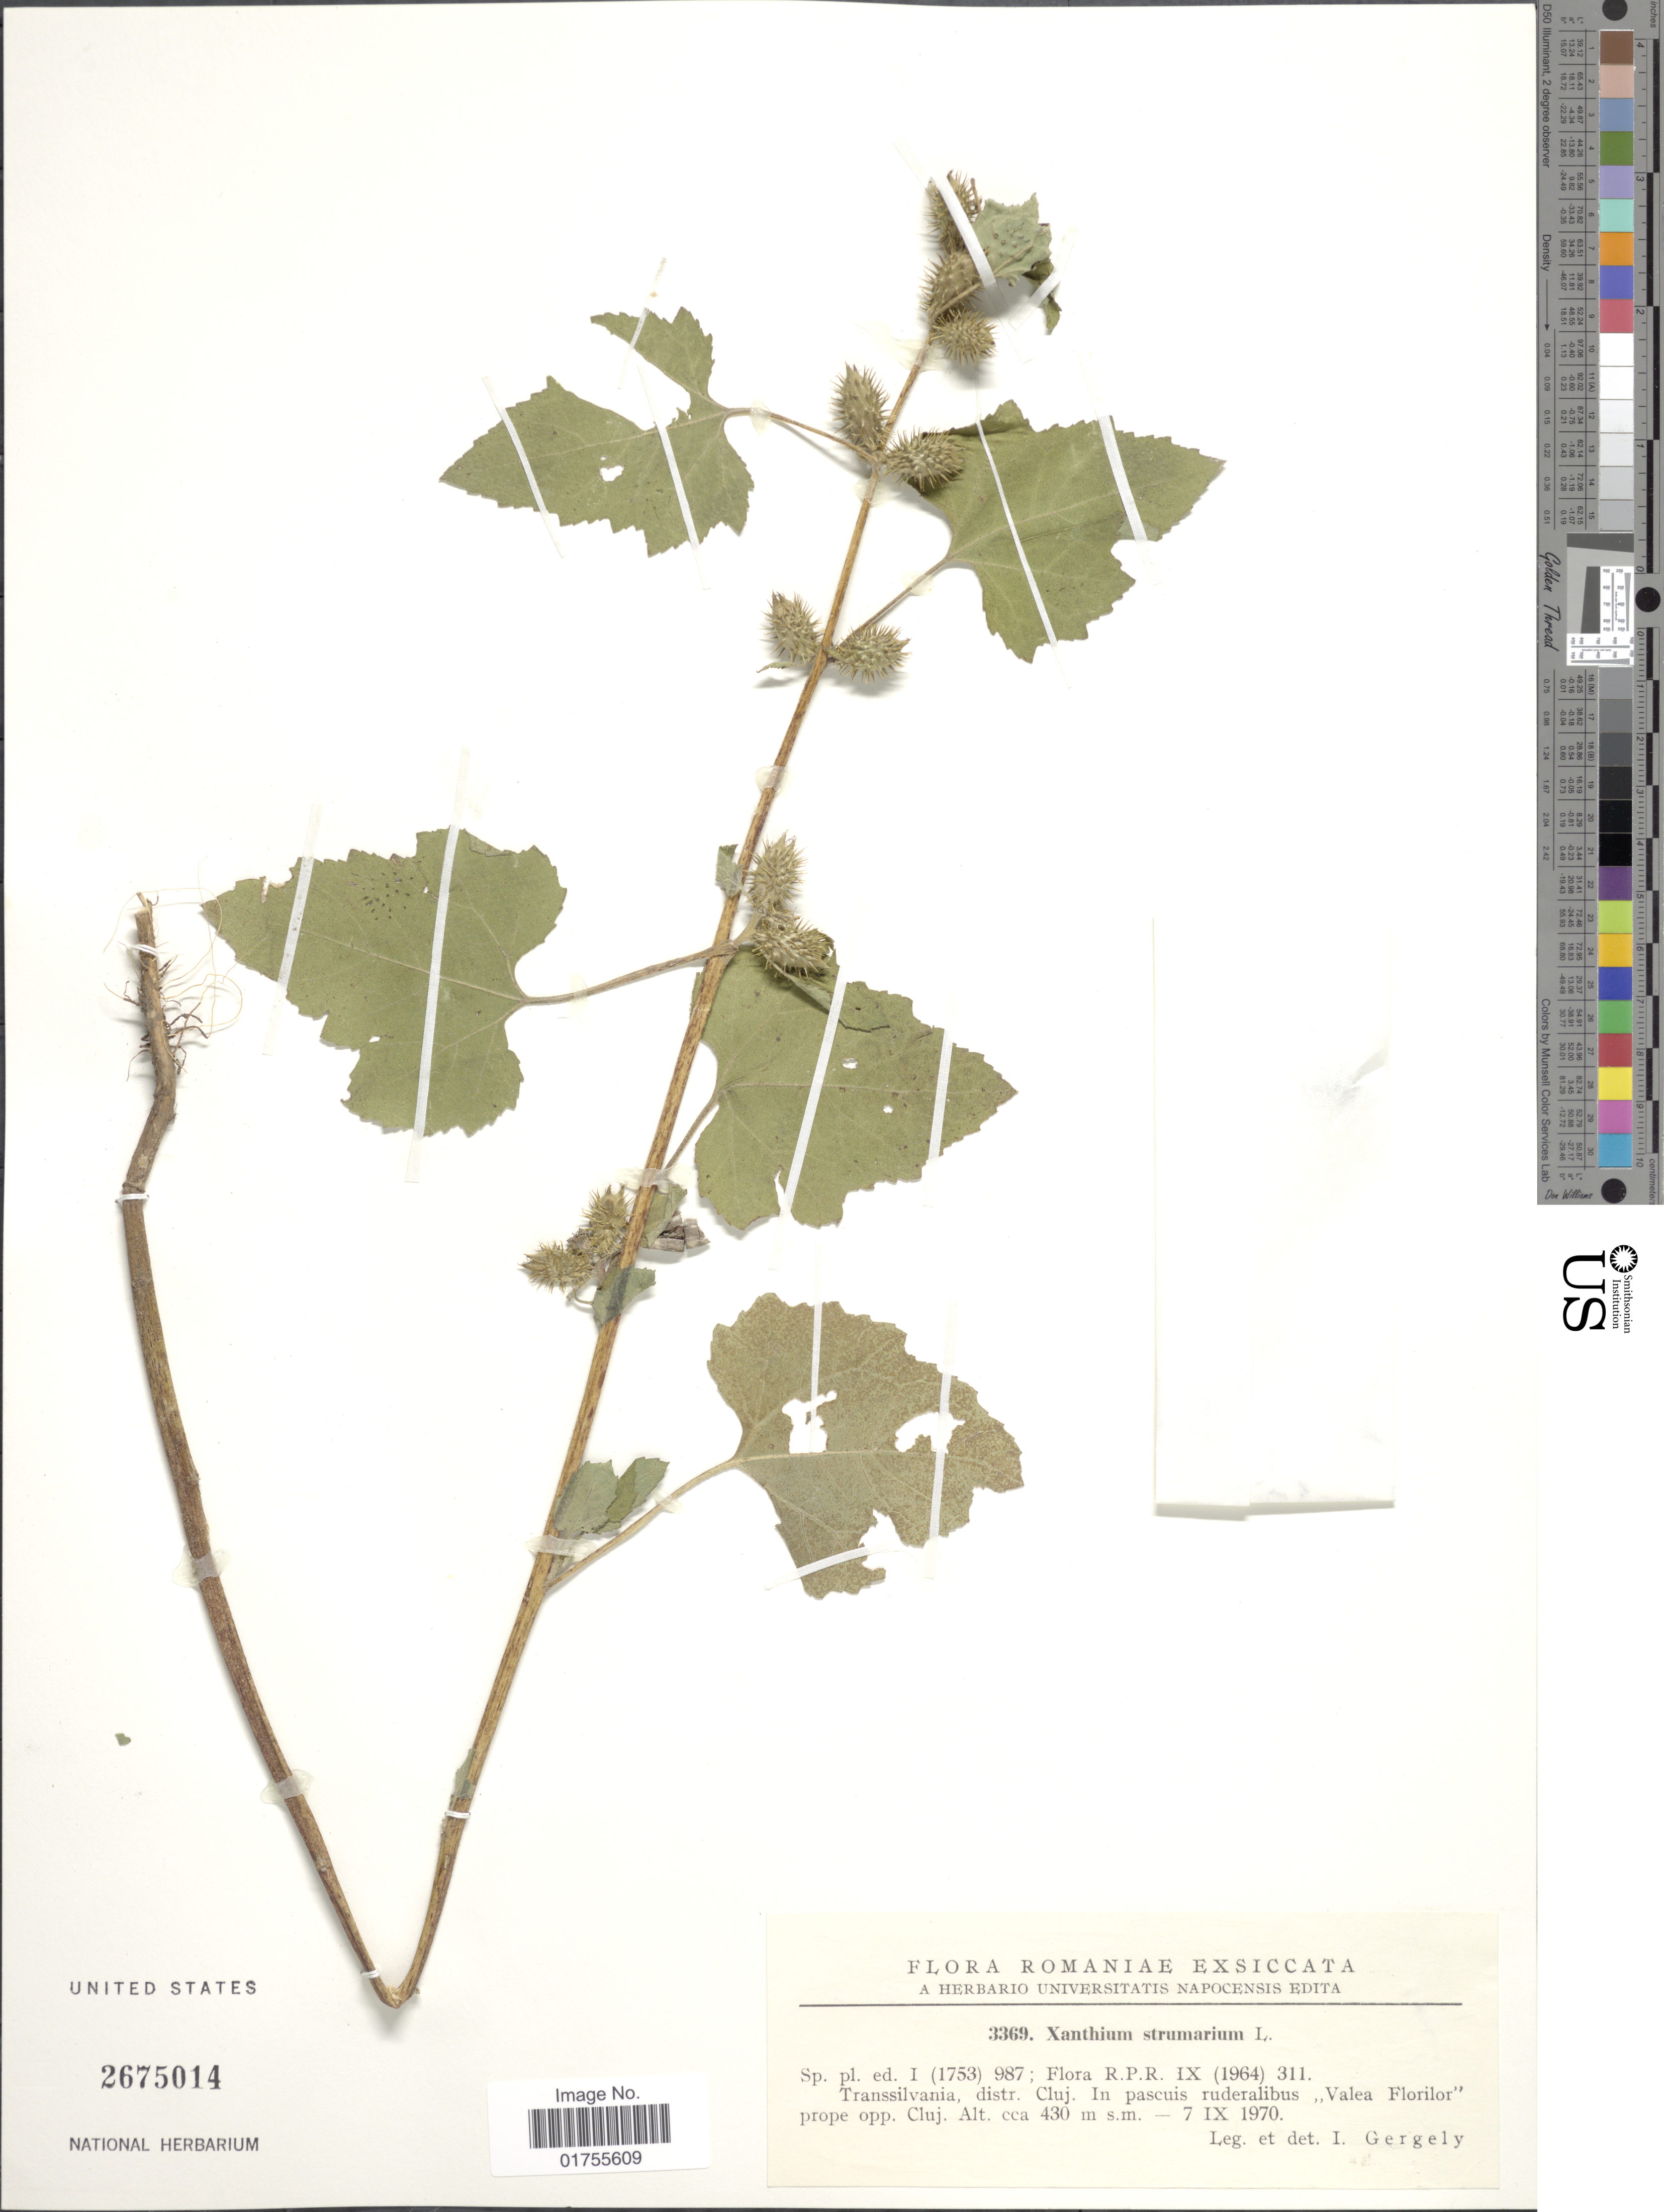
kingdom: Plantae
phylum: Tracheophyta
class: Magnoliopsida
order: Asterales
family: Asteraceae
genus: Xanthium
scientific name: Xanthium strumarium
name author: L.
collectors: I. Gergely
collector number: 3369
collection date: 1970-09-07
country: Romania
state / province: Cluj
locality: Transsilvania, distr. Cluj, in pascuis ruderalibus Valea Florilor, prope opp. Cluj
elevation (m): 430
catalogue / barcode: US 2675014